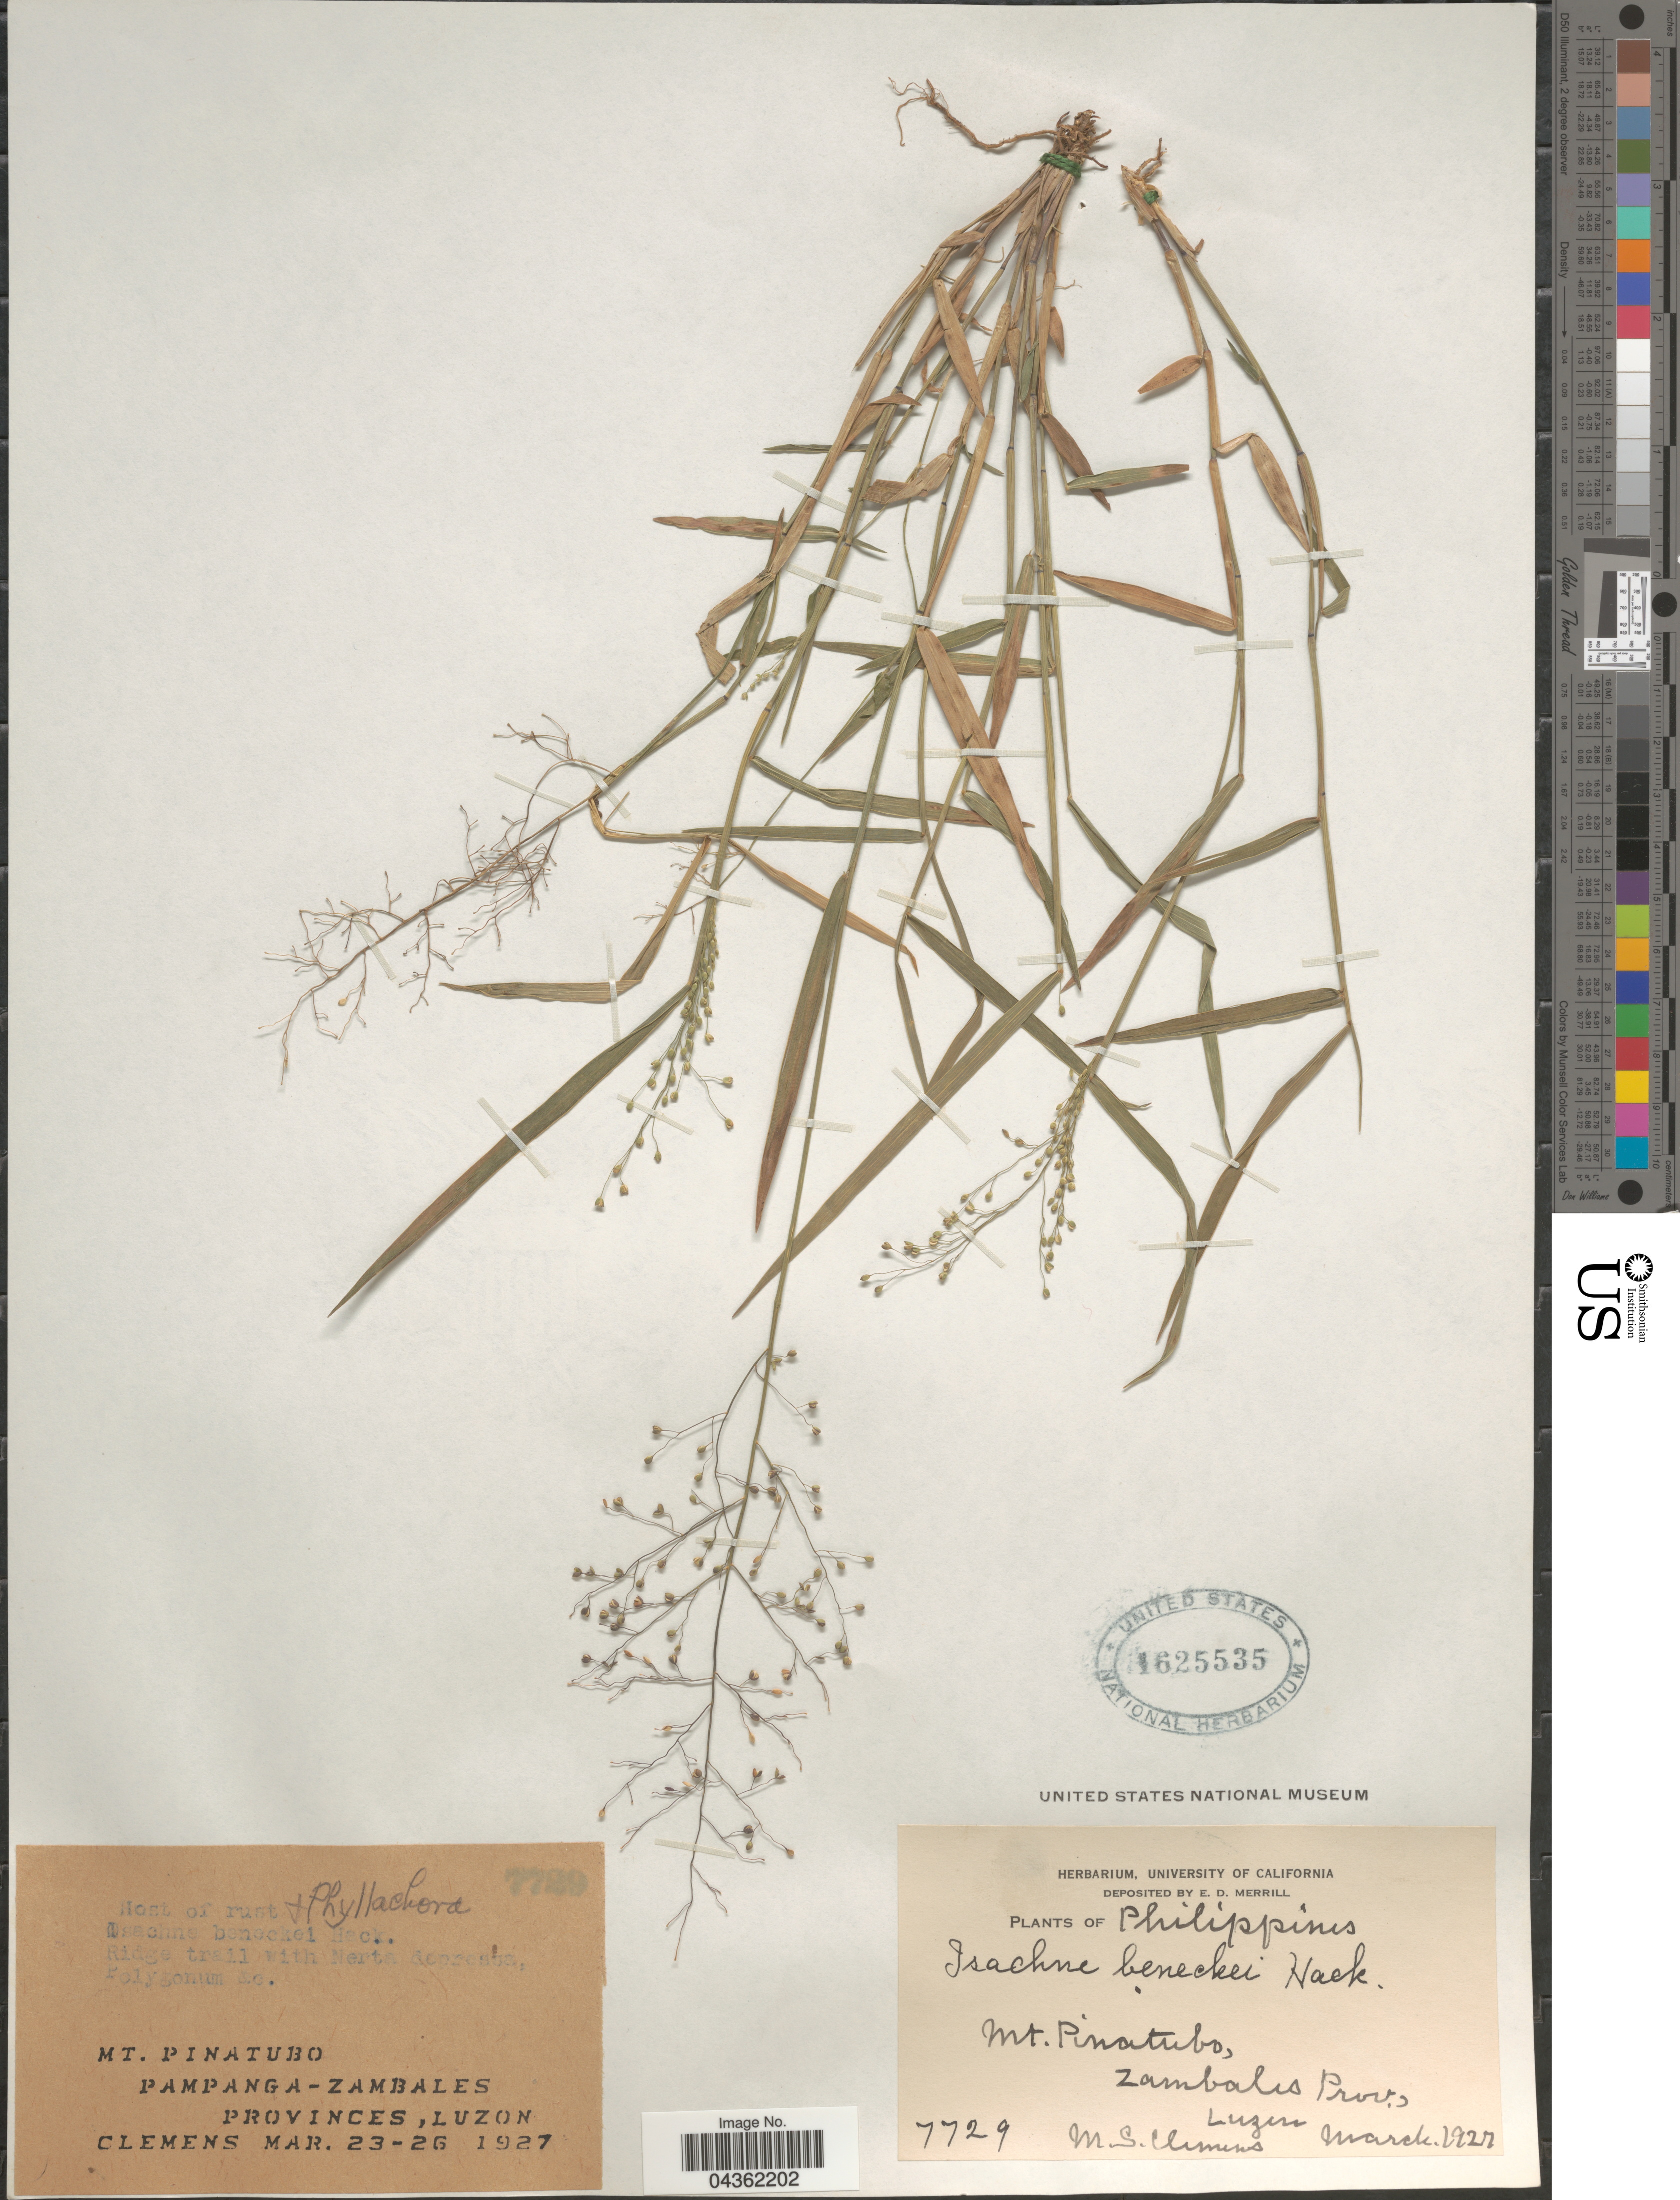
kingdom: Plantae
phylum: Tracheophyta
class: Liliopsida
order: Poales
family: Poaceae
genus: Isachne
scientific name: Isachne clarkei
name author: Hook. f.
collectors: M. S. Clemens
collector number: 7729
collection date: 1927-03-23/1927-03-26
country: Philippines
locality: Mt. Pinatubo, Pampanga - Zambales Provinces, Luzon.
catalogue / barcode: US 1625535